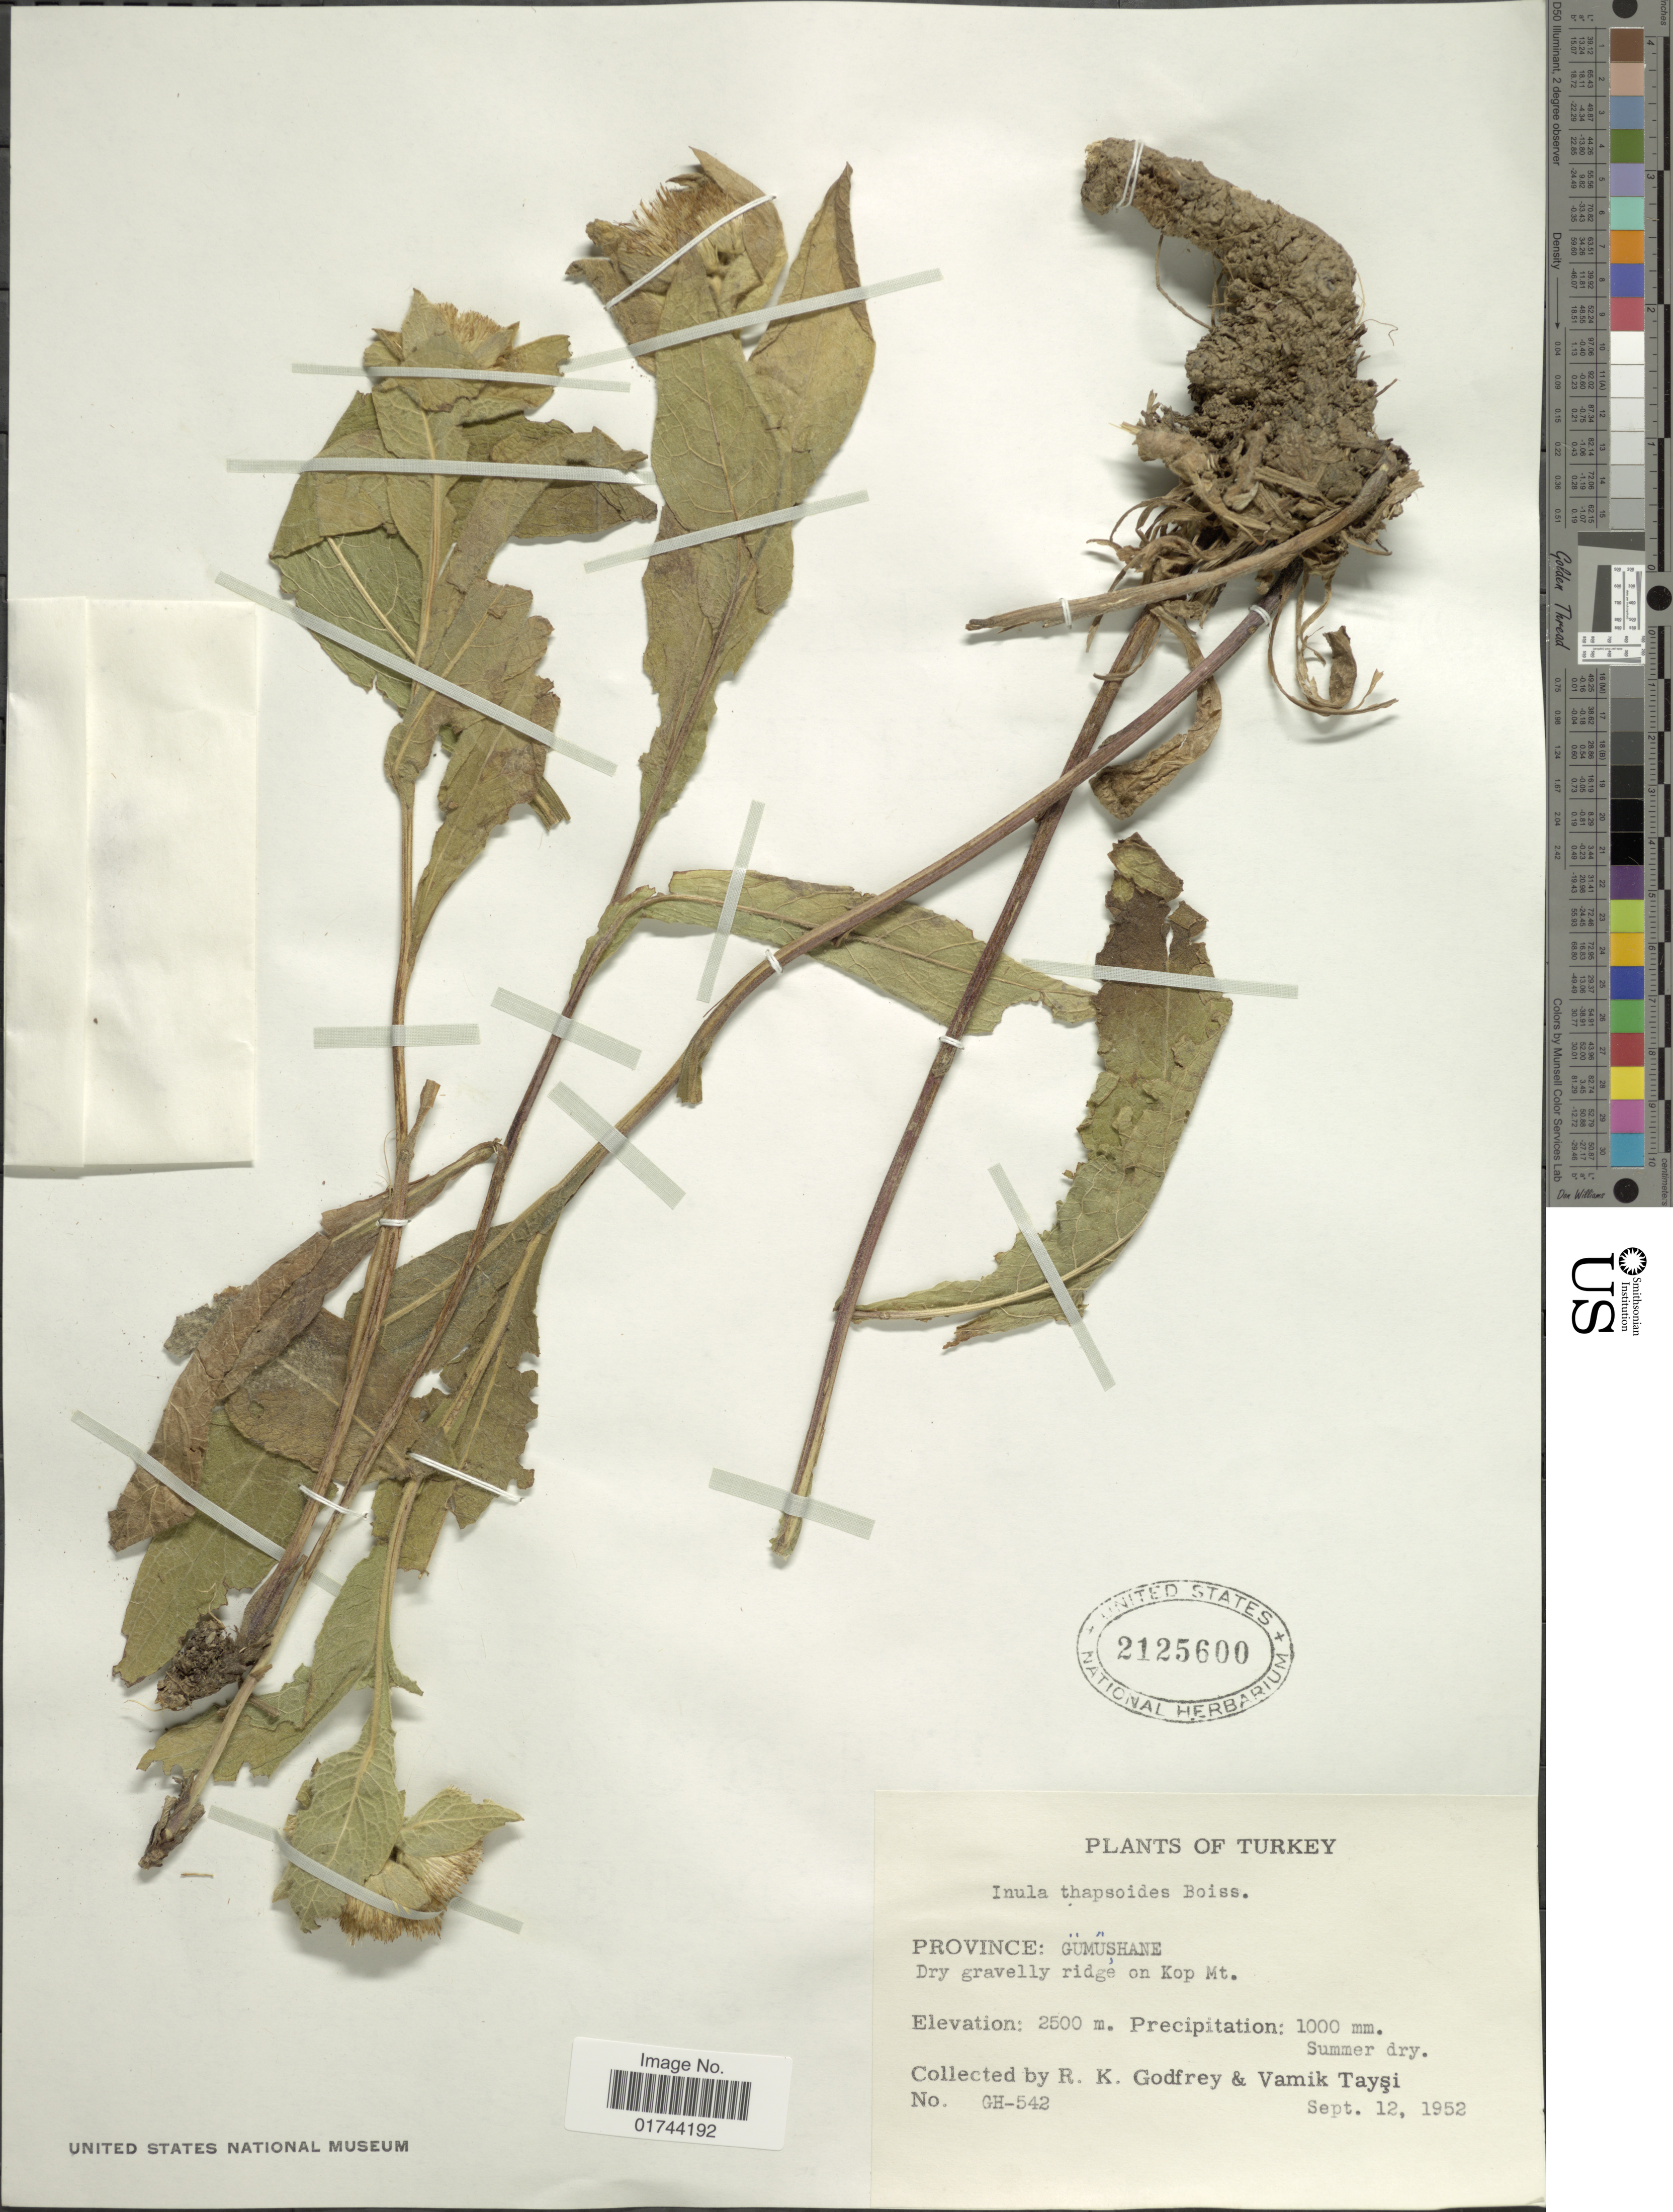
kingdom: Plantae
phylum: Tracheophyta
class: Magnoliopsida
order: Asterales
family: Asteraceae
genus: Inula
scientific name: Inula thapsoides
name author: (Willd.) Spreng.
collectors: R. K. Godfrey & V. Taysi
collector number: GH-542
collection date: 1952-09-12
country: Turkey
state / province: Gumushane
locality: Dry gravelly ridge on Kop Mt.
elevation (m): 2500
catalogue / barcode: US 2125600